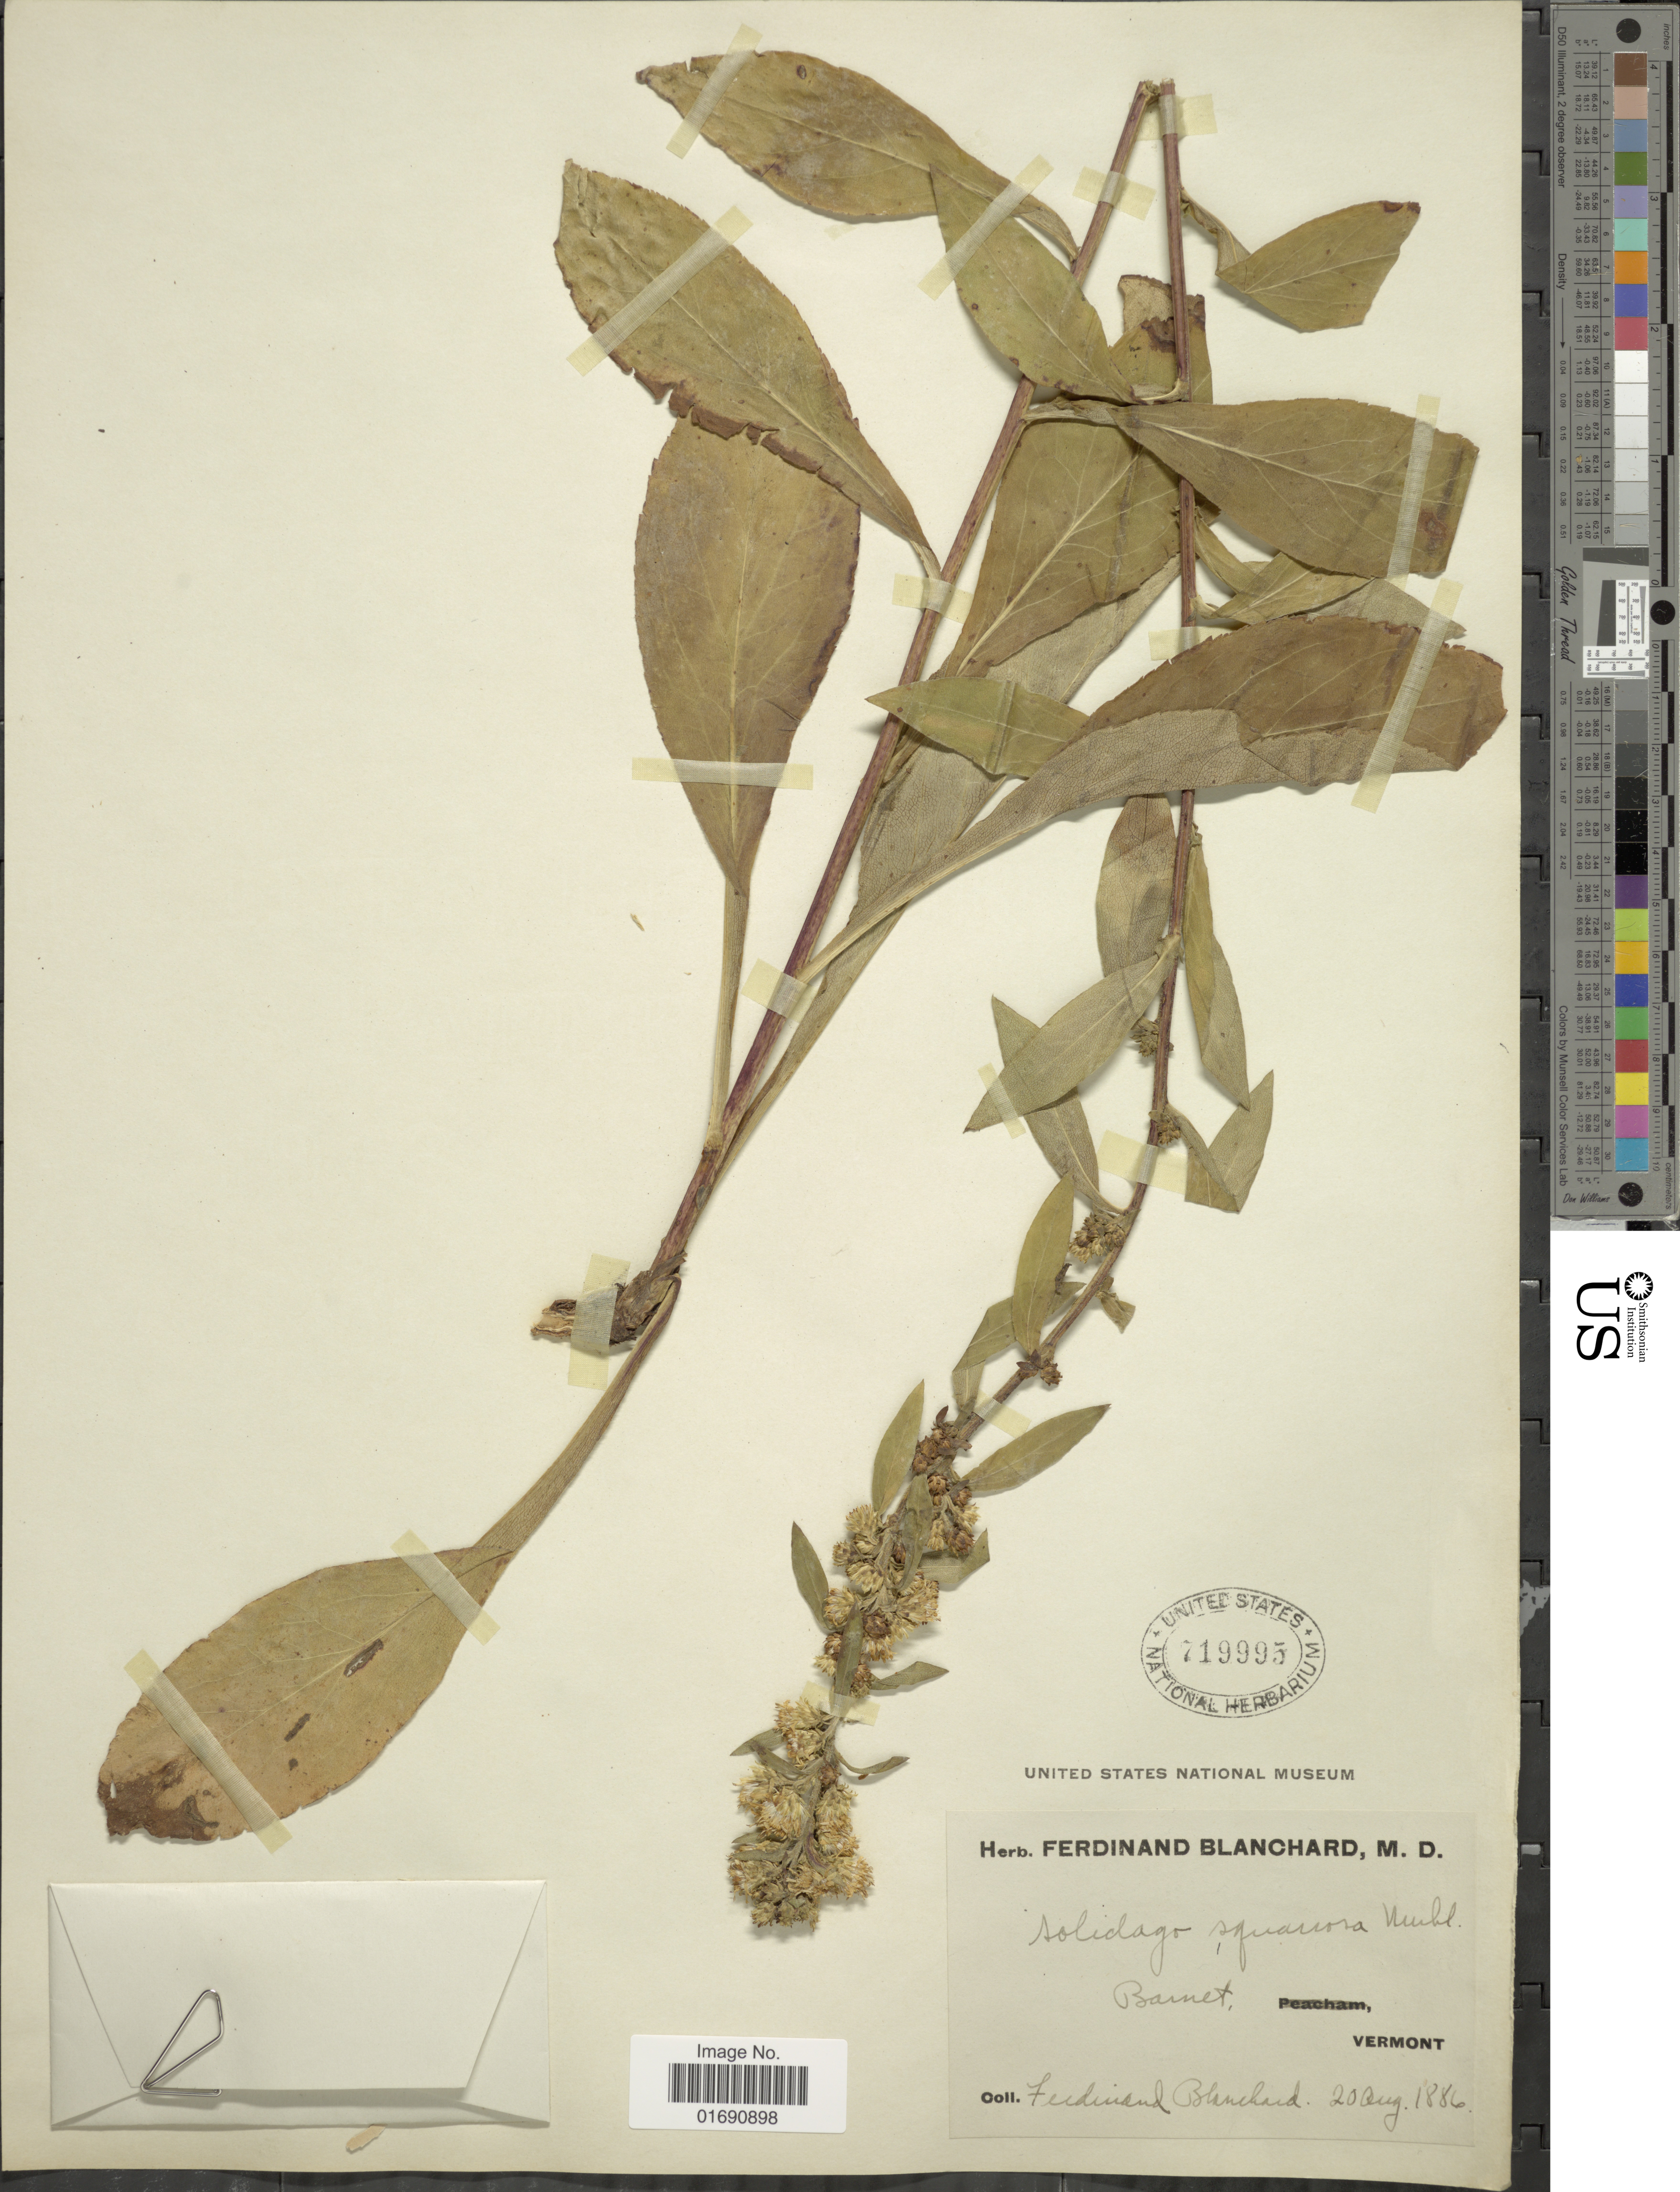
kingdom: Plantae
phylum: Tracheophyta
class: Magnoliopsida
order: Asterales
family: Asteraceae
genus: Solidago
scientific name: Solidago squarrosa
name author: Muhl.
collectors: F. Blanchard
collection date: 1886-08-20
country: United States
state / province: Vermont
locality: Barnet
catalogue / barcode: US 719995